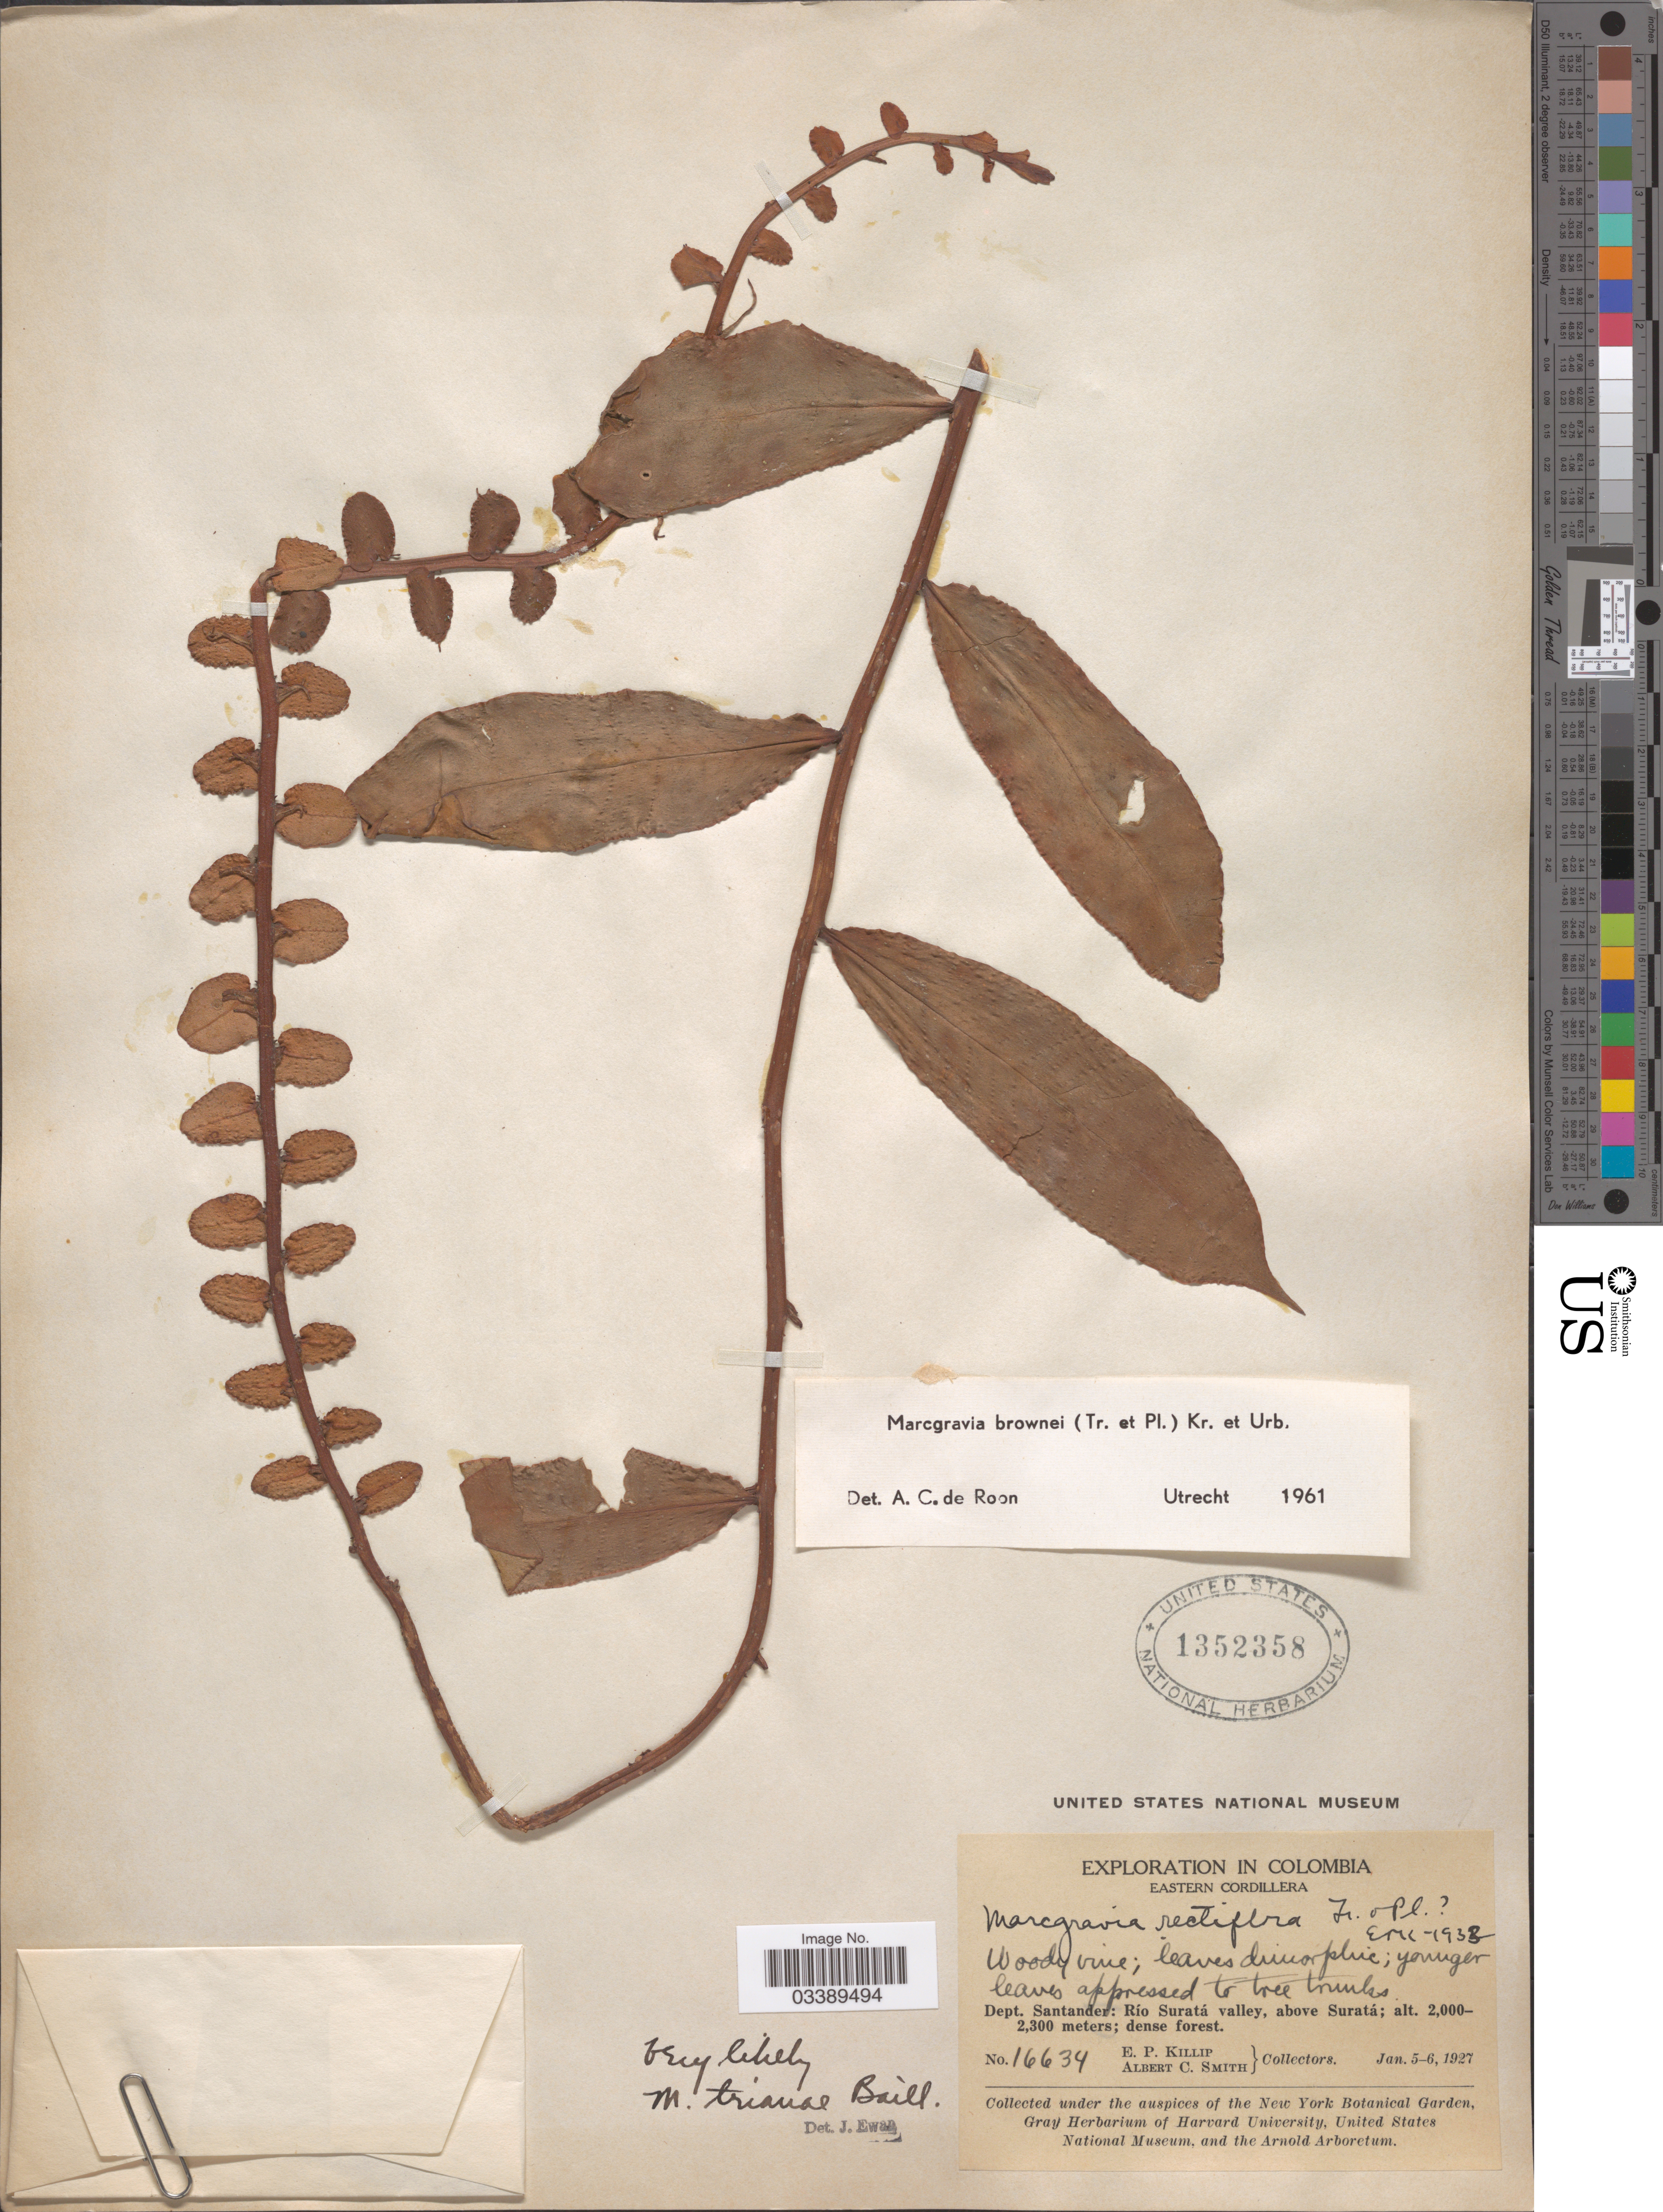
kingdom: Plantae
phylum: Tracheophyta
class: Magnoliopsida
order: Ericales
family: Marcgraviaceae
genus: Marcgravia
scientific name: Marcgravia brownei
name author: (Triana & Planch.) Krug & Urb.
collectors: E. P. Killip & A. C. Smith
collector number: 16634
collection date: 1927-01-05/1927-01-06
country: Colombia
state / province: Santander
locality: Eastern Cordillera, Dept. Santander: Río Suratá valley, above Suratá.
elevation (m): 2000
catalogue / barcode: US 1352358